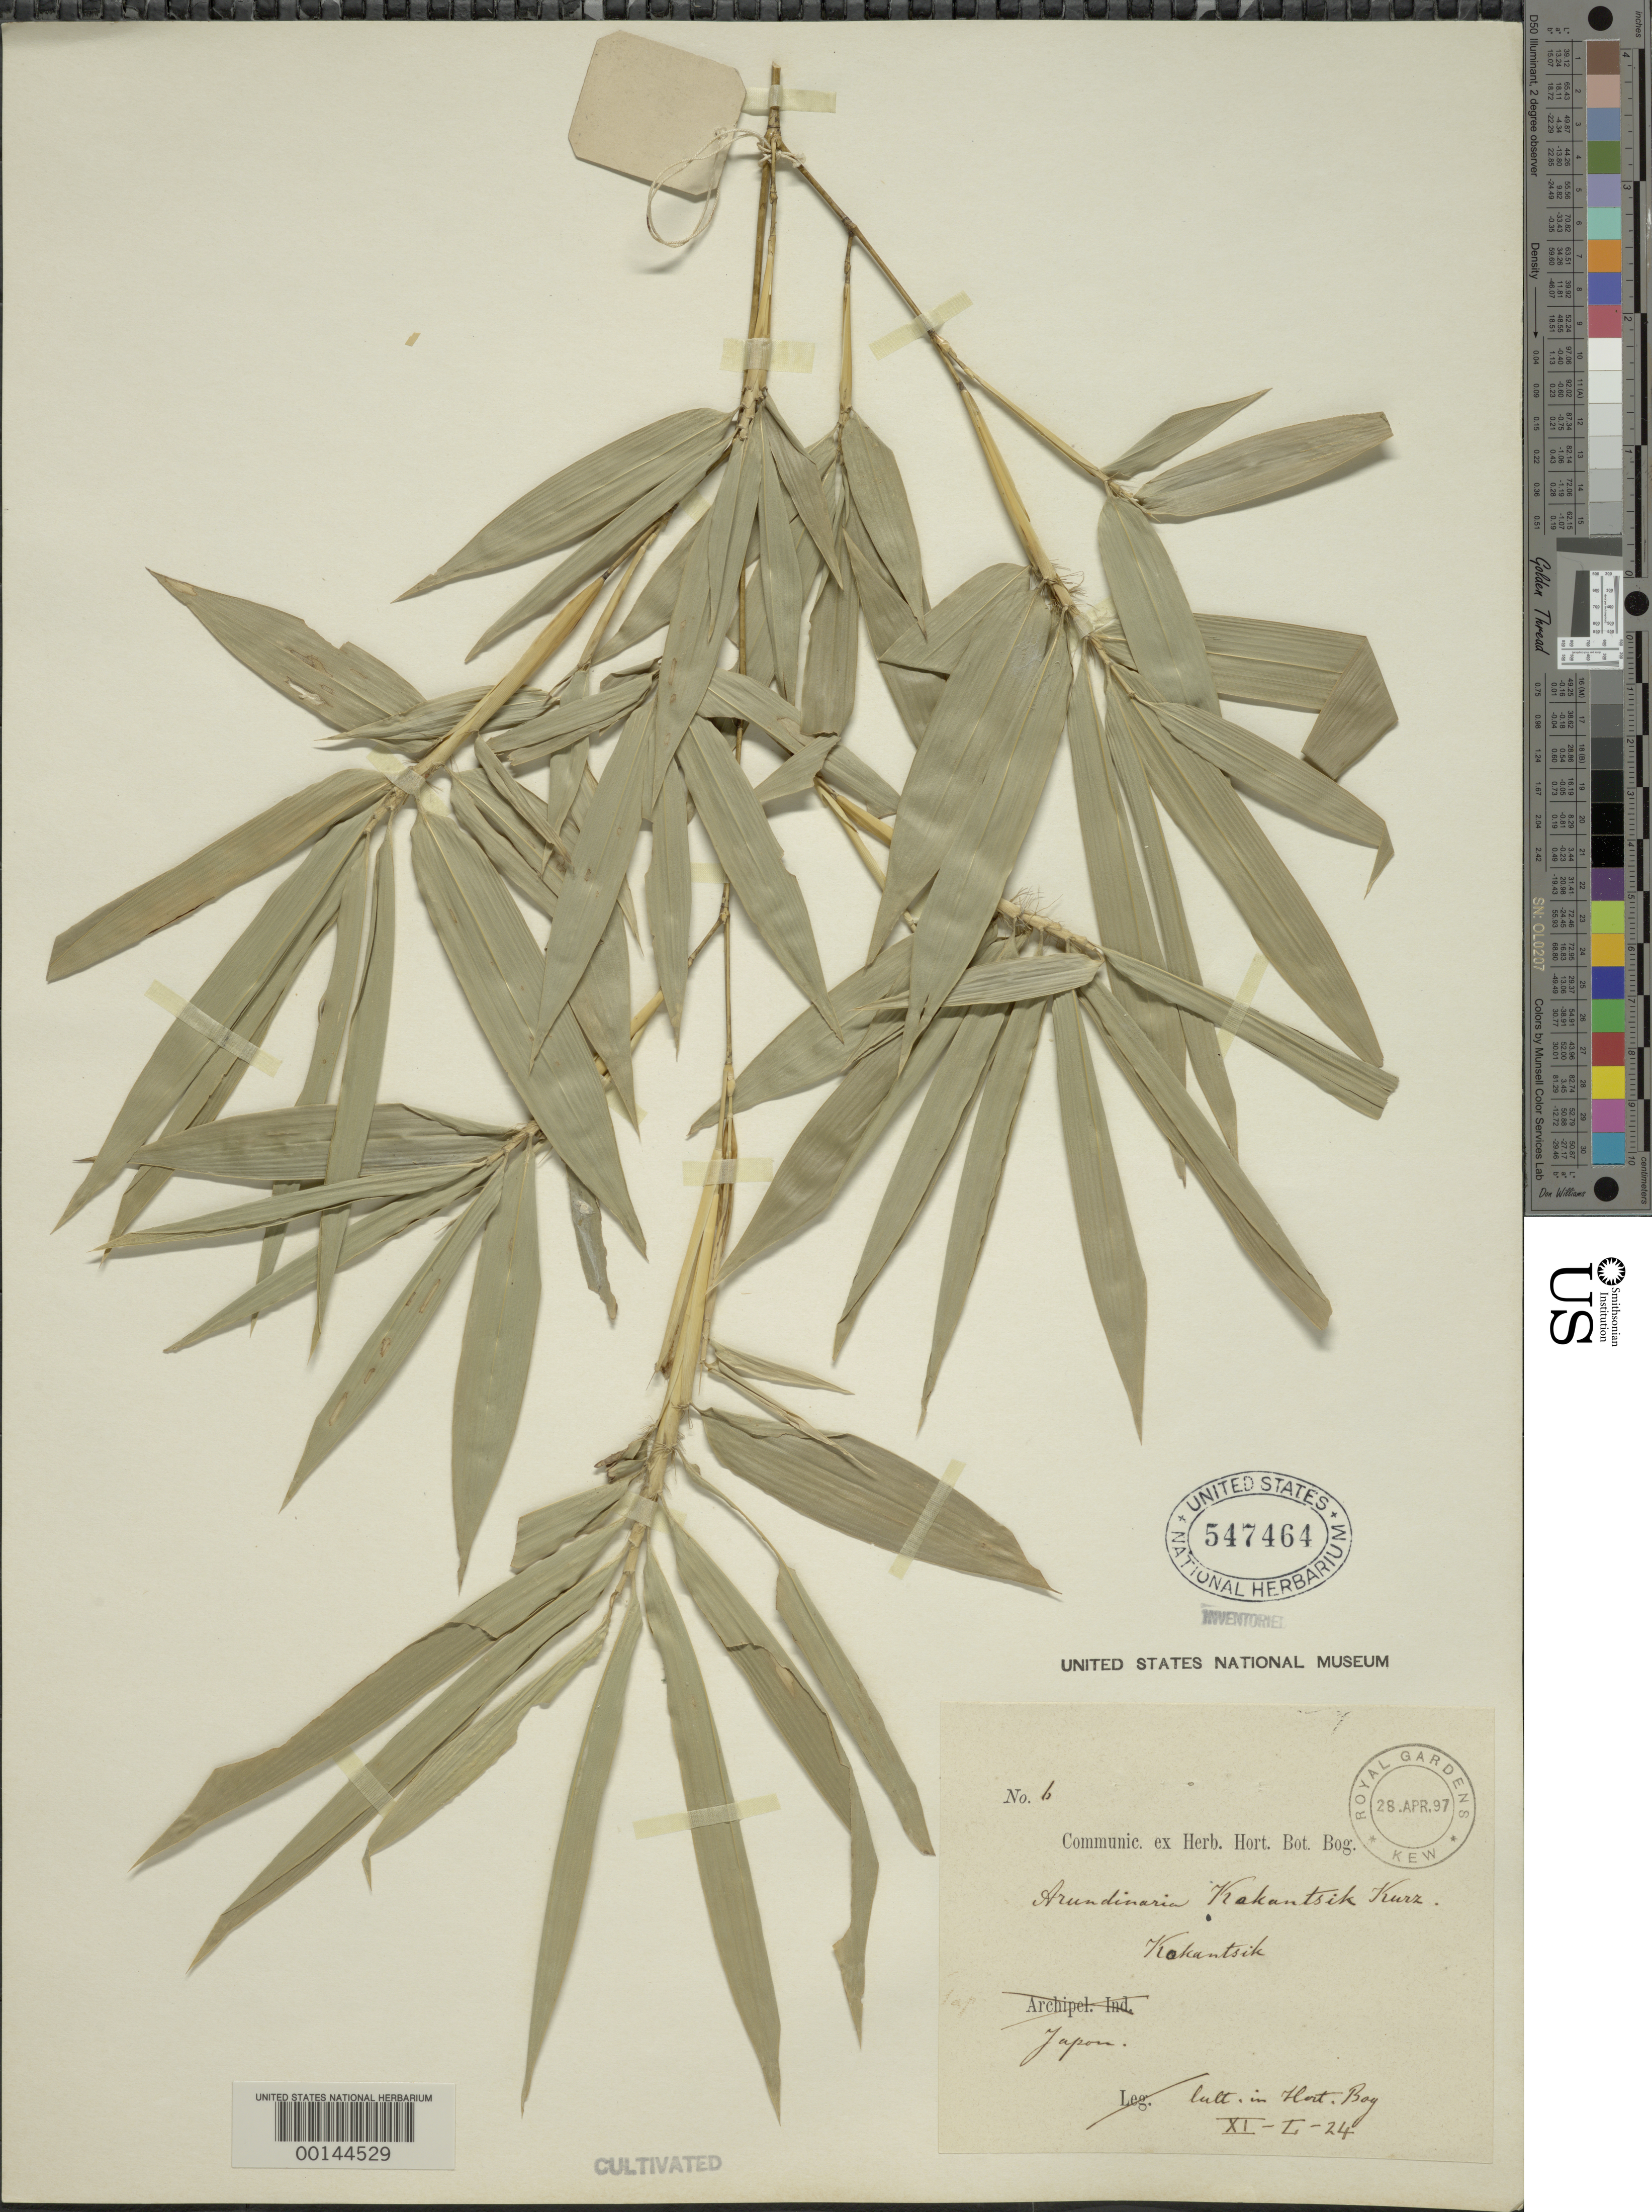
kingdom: Plantae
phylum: Tracheophyta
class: Liliopsida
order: Poales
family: Poaceae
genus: Phyllostachys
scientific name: Phyllostachys sp.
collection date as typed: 01 Nov 1824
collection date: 1824-11-01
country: Japan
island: Honshu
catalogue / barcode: US 547464